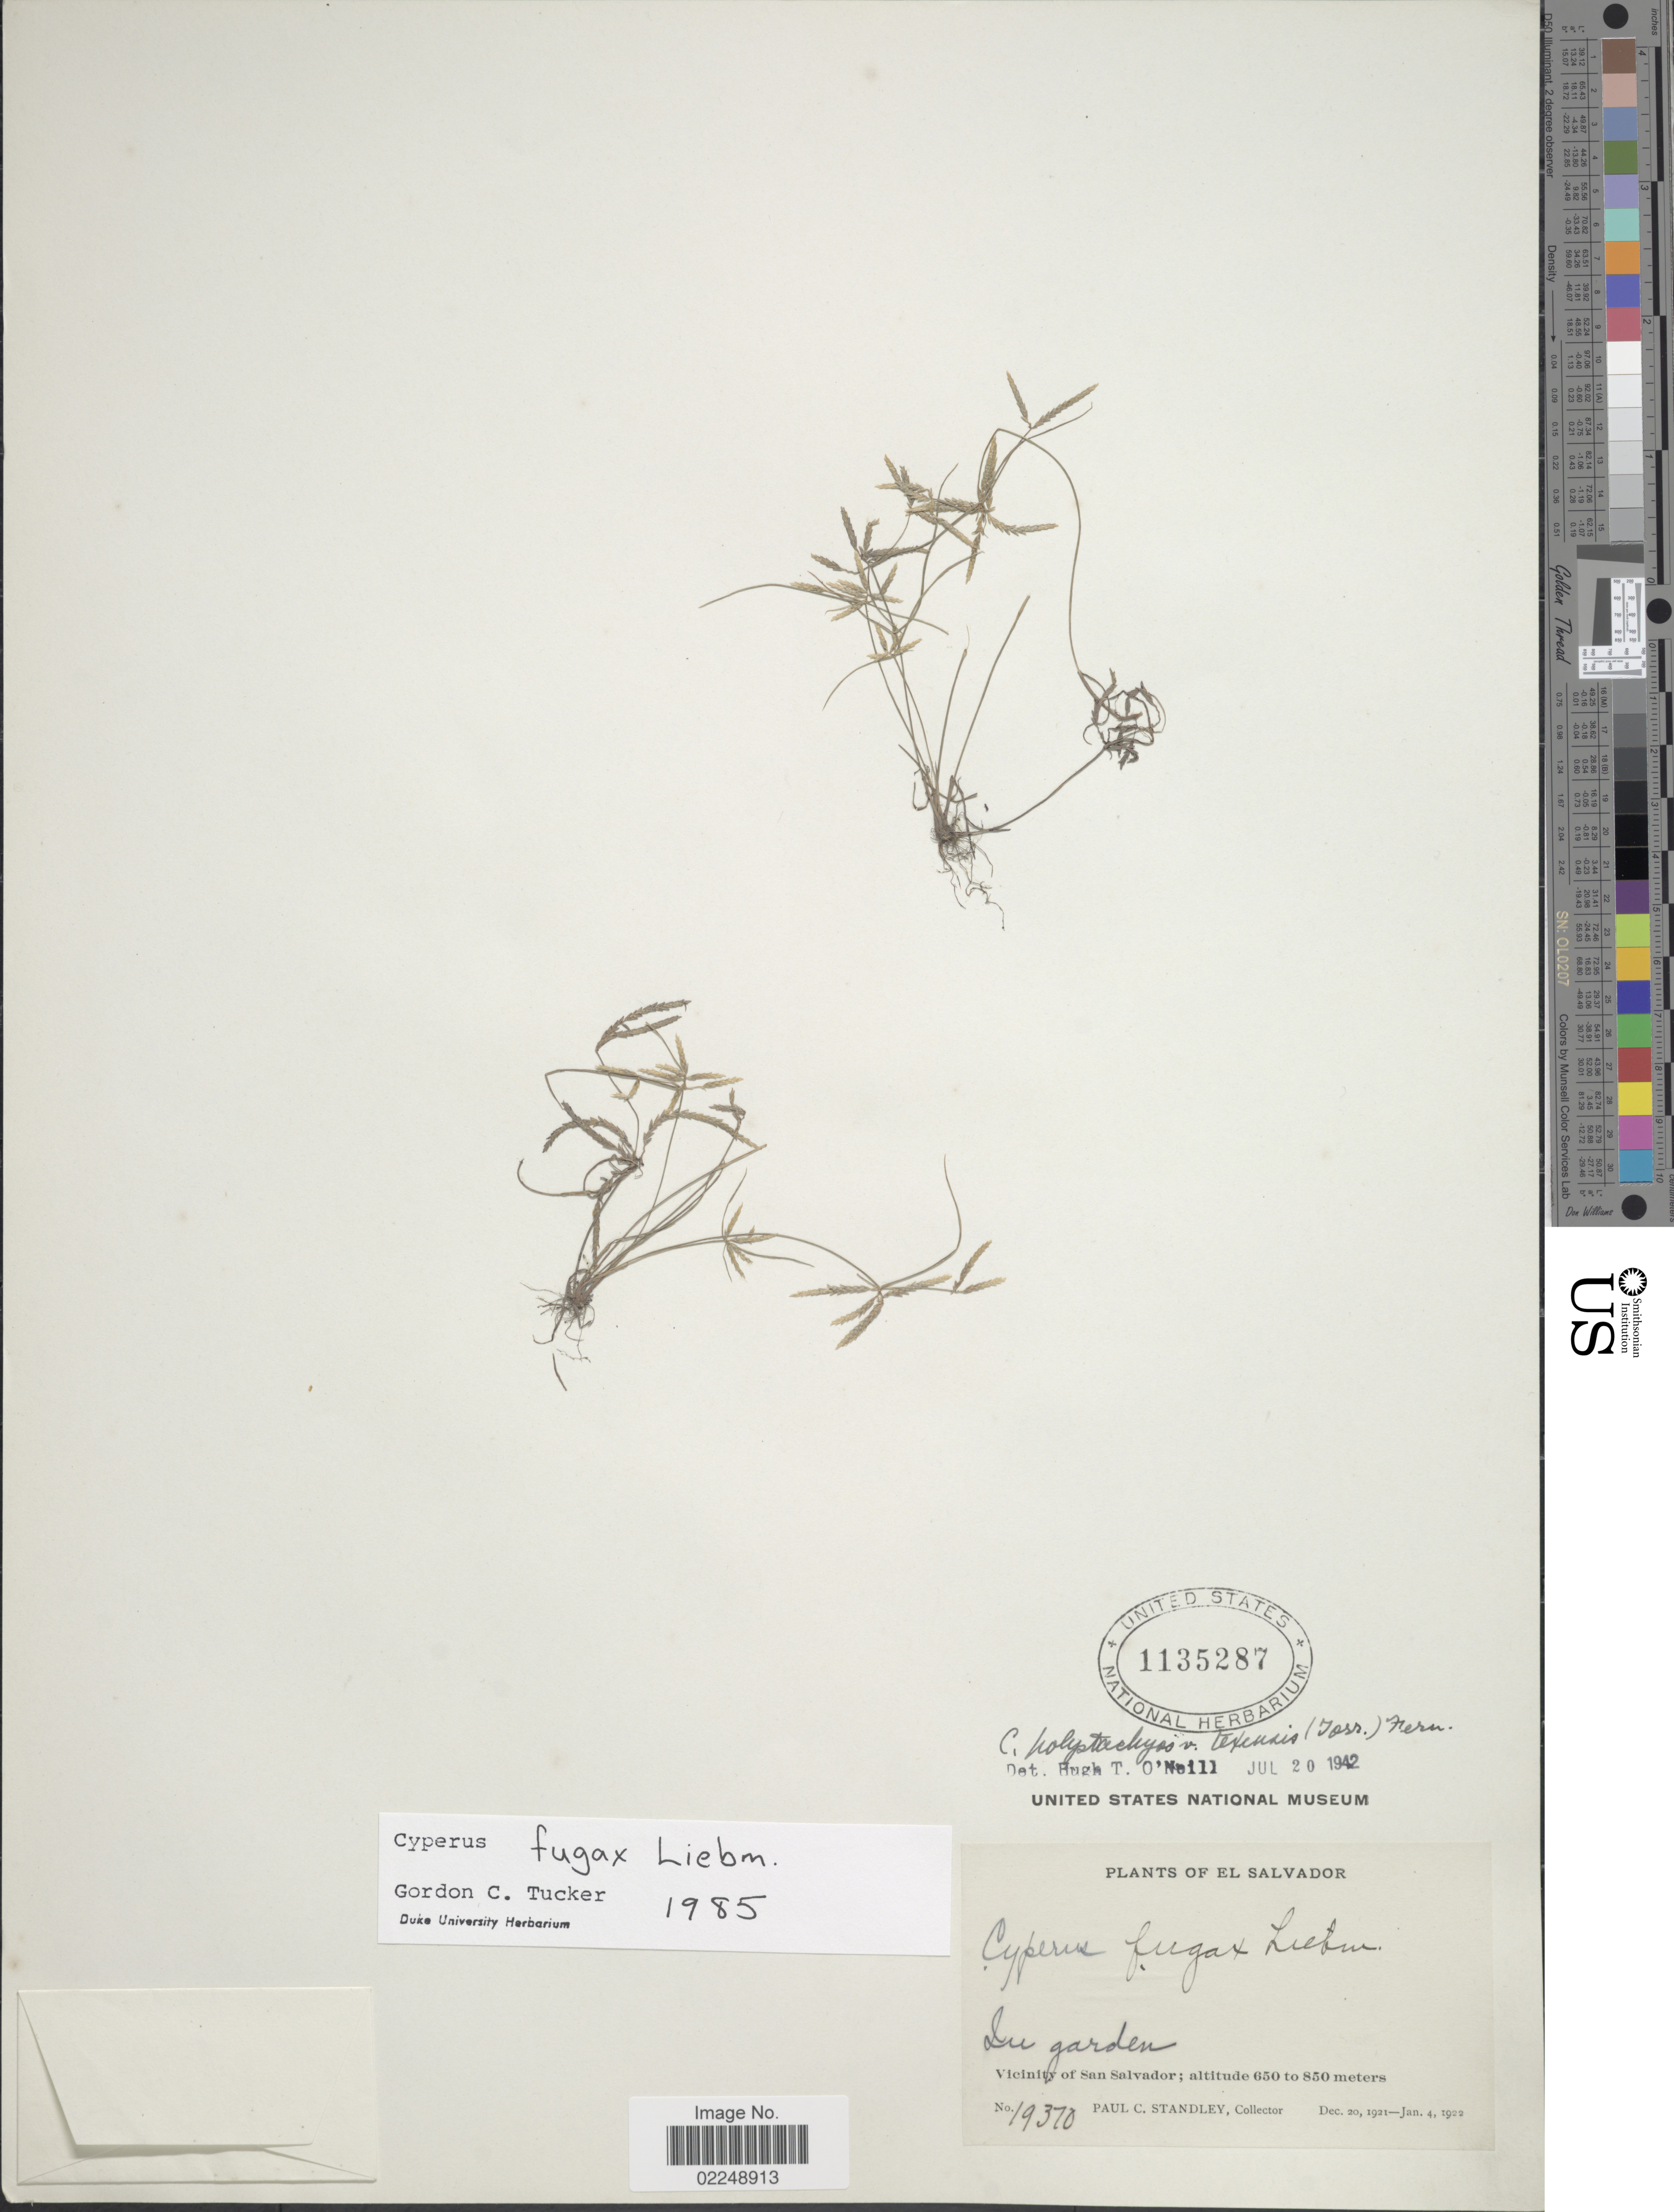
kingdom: Plantae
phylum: Tracheophyta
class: Liliopsida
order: Poales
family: Cyperaceae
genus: Cyperus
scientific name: Cyperus fugax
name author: Liebm.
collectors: P. C. Standley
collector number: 19370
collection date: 1921-12-20/1922-01-04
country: El Salvador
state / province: San Salvador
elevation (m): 650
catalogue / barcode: US 1135287